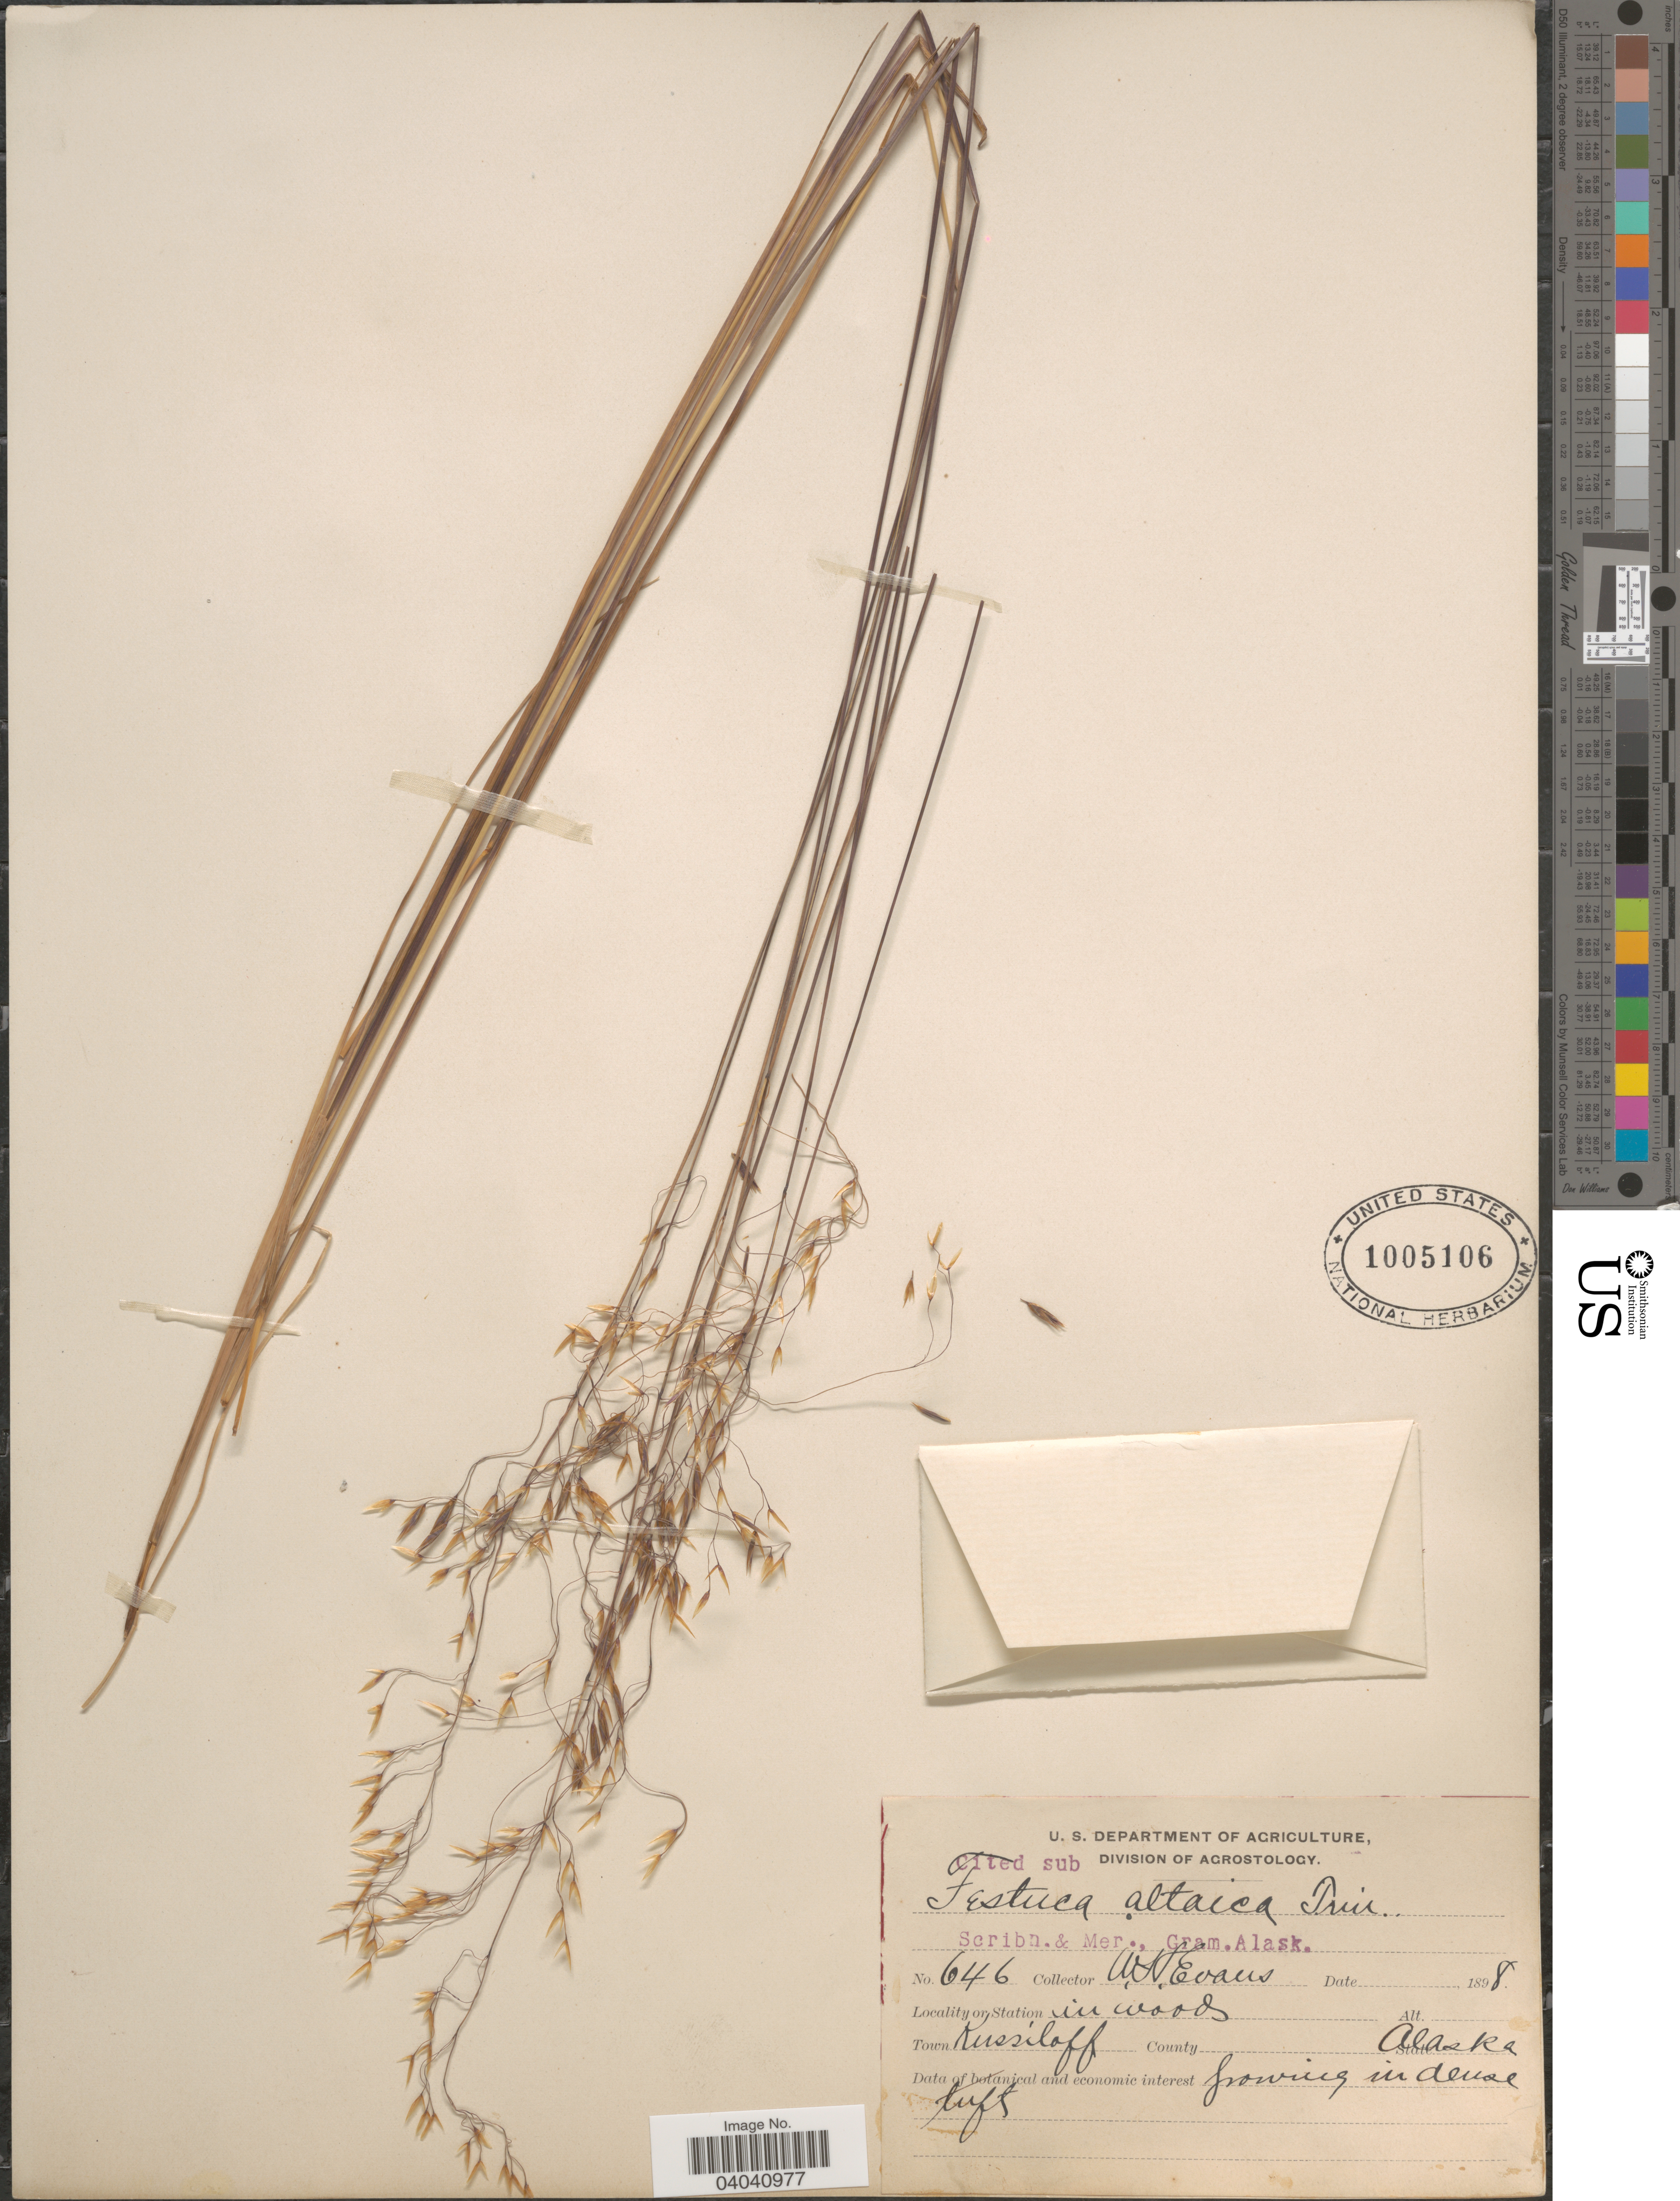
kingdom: Plantae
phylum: Tracheophyta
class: Liliopsida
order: Poales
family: Poaceae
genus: Festuca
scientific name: Festuca altaica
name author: Trin.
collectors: W. H. Evans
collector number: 646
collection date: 1898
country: United States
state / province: Alaska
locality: In woods. Town Kussiloff.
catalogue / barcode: US 1005106